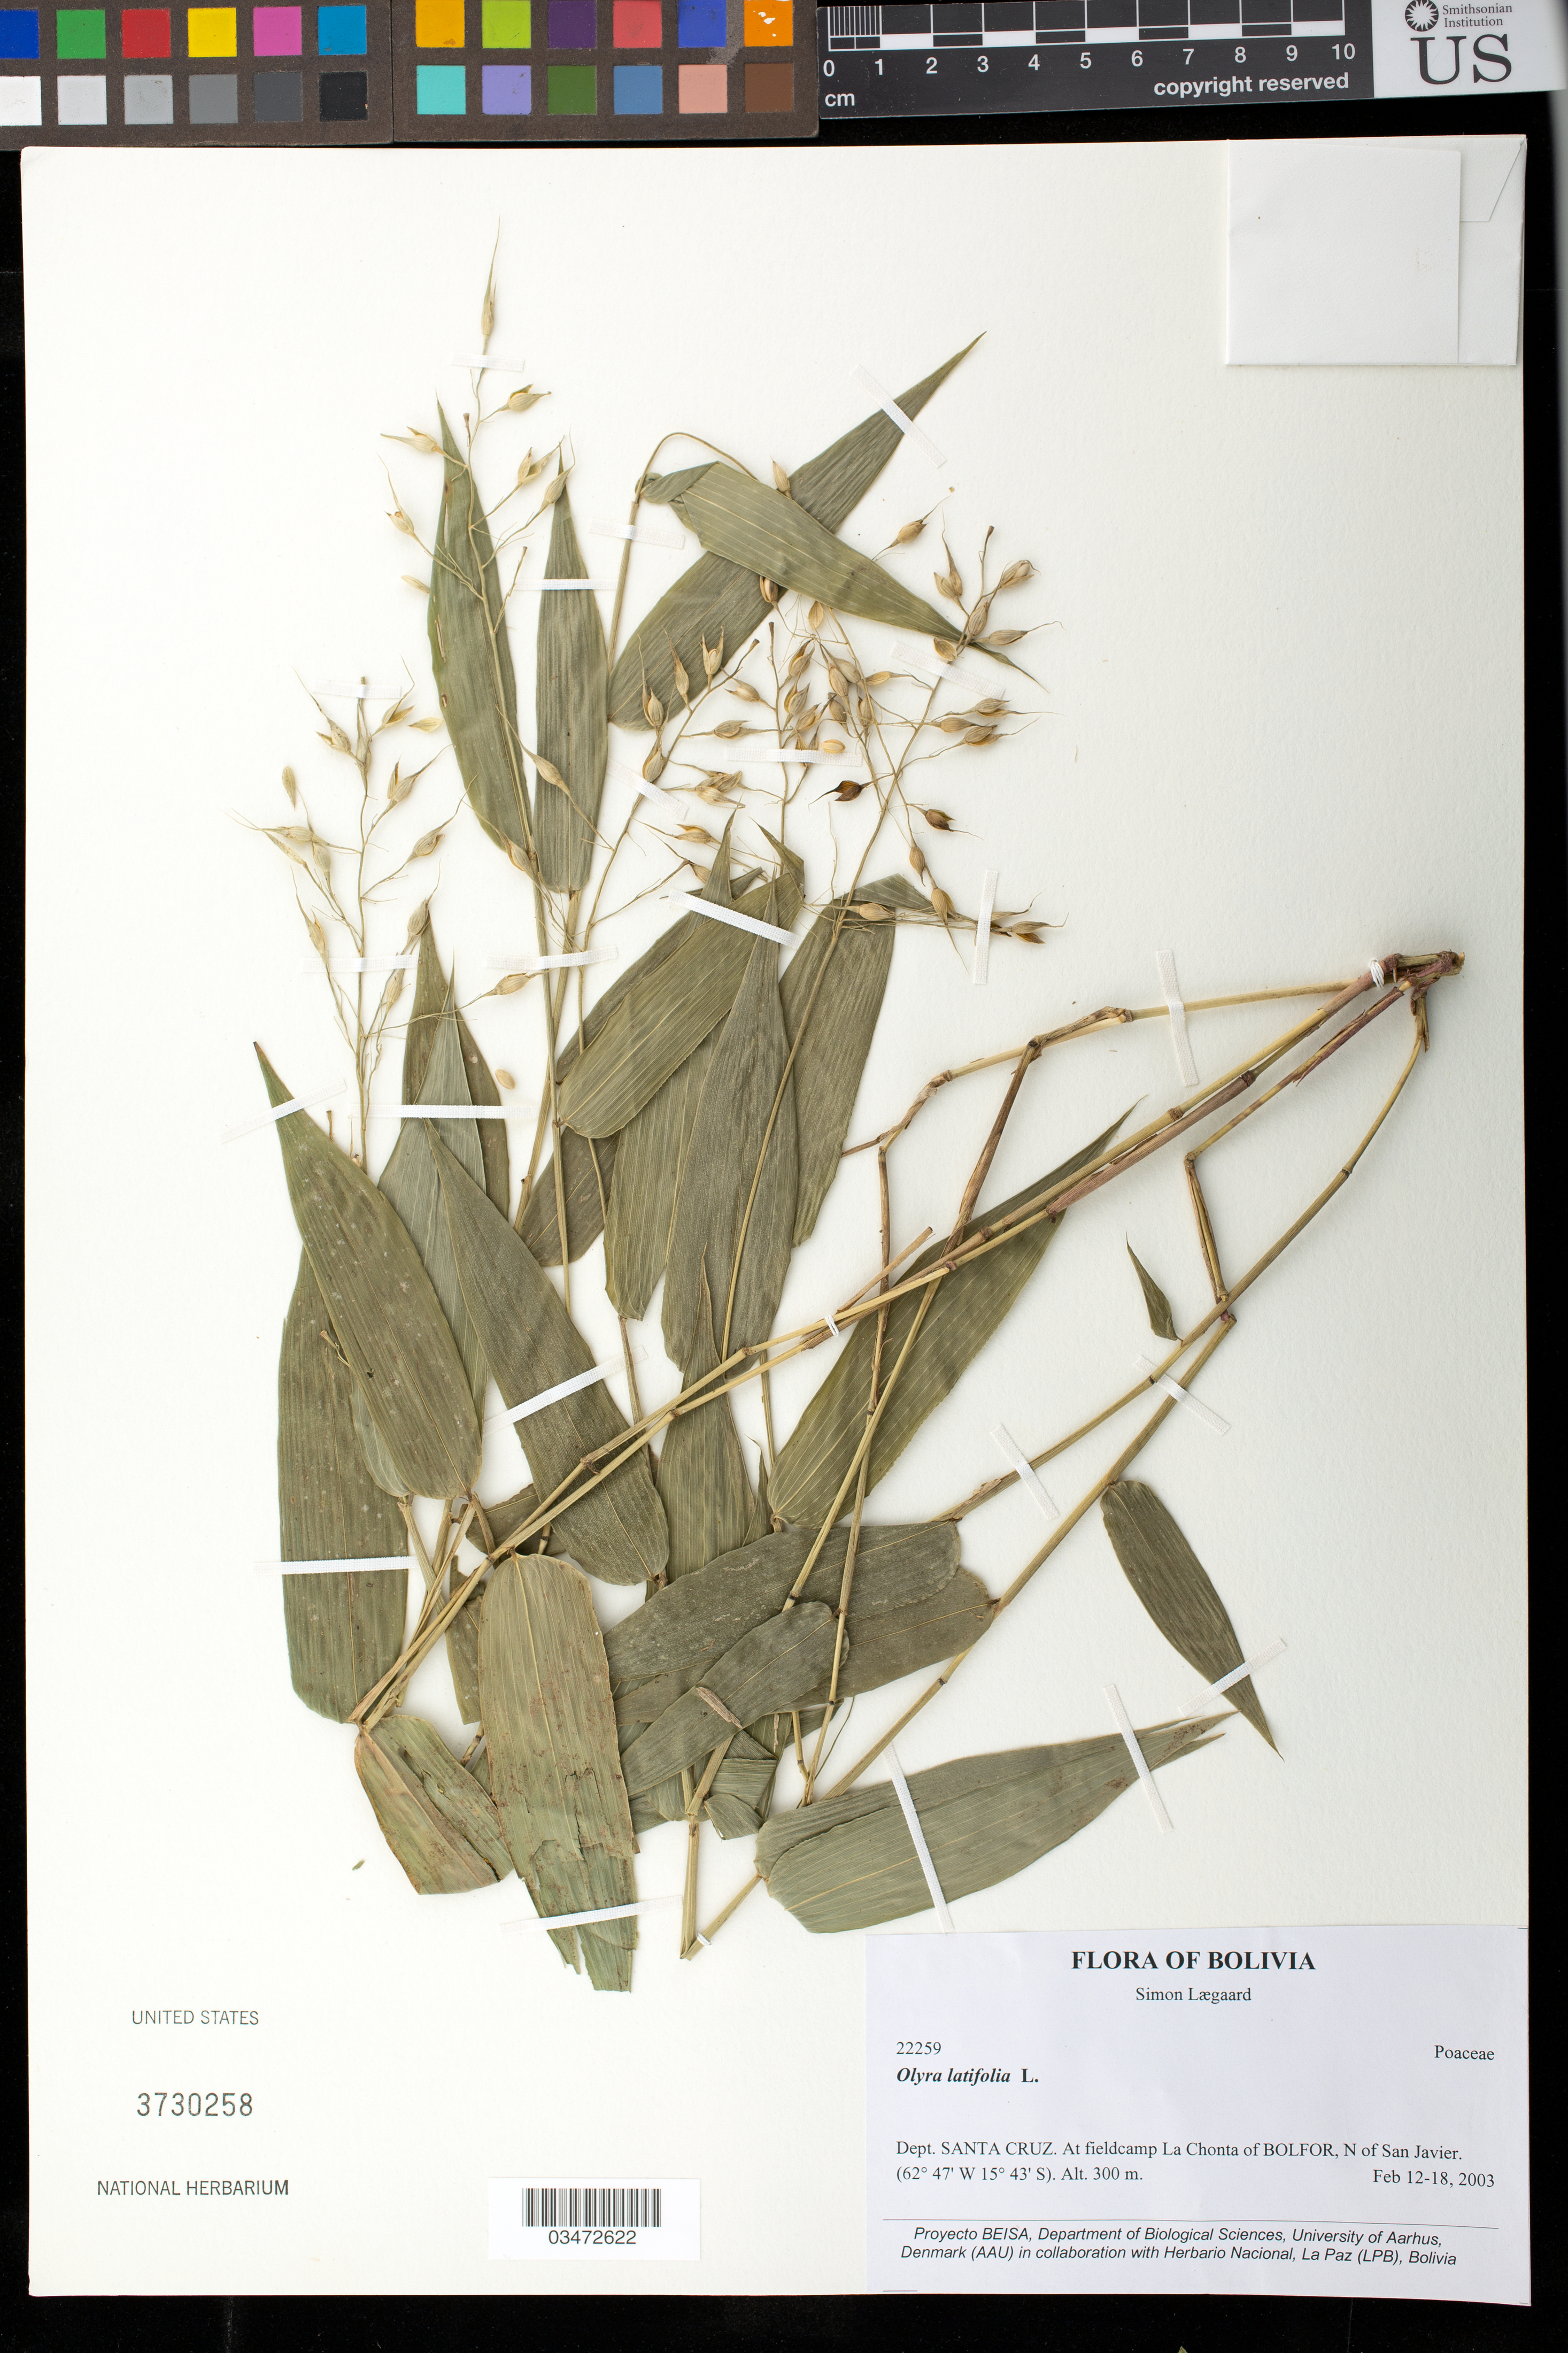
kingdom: Plantae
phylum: Tracheophyta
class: Liliopsida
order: Poales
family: Poaceae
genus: Olyra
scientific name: Olyra latifolia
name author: L.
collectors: S. Lægaard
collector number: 22259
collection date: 2003-02-12/2003-02-18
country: Bolivia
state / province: Santa Cruz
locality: At fieldmap La Chonta of Bolfor, N of San Javier.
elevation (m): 330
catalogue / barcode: US 3730258